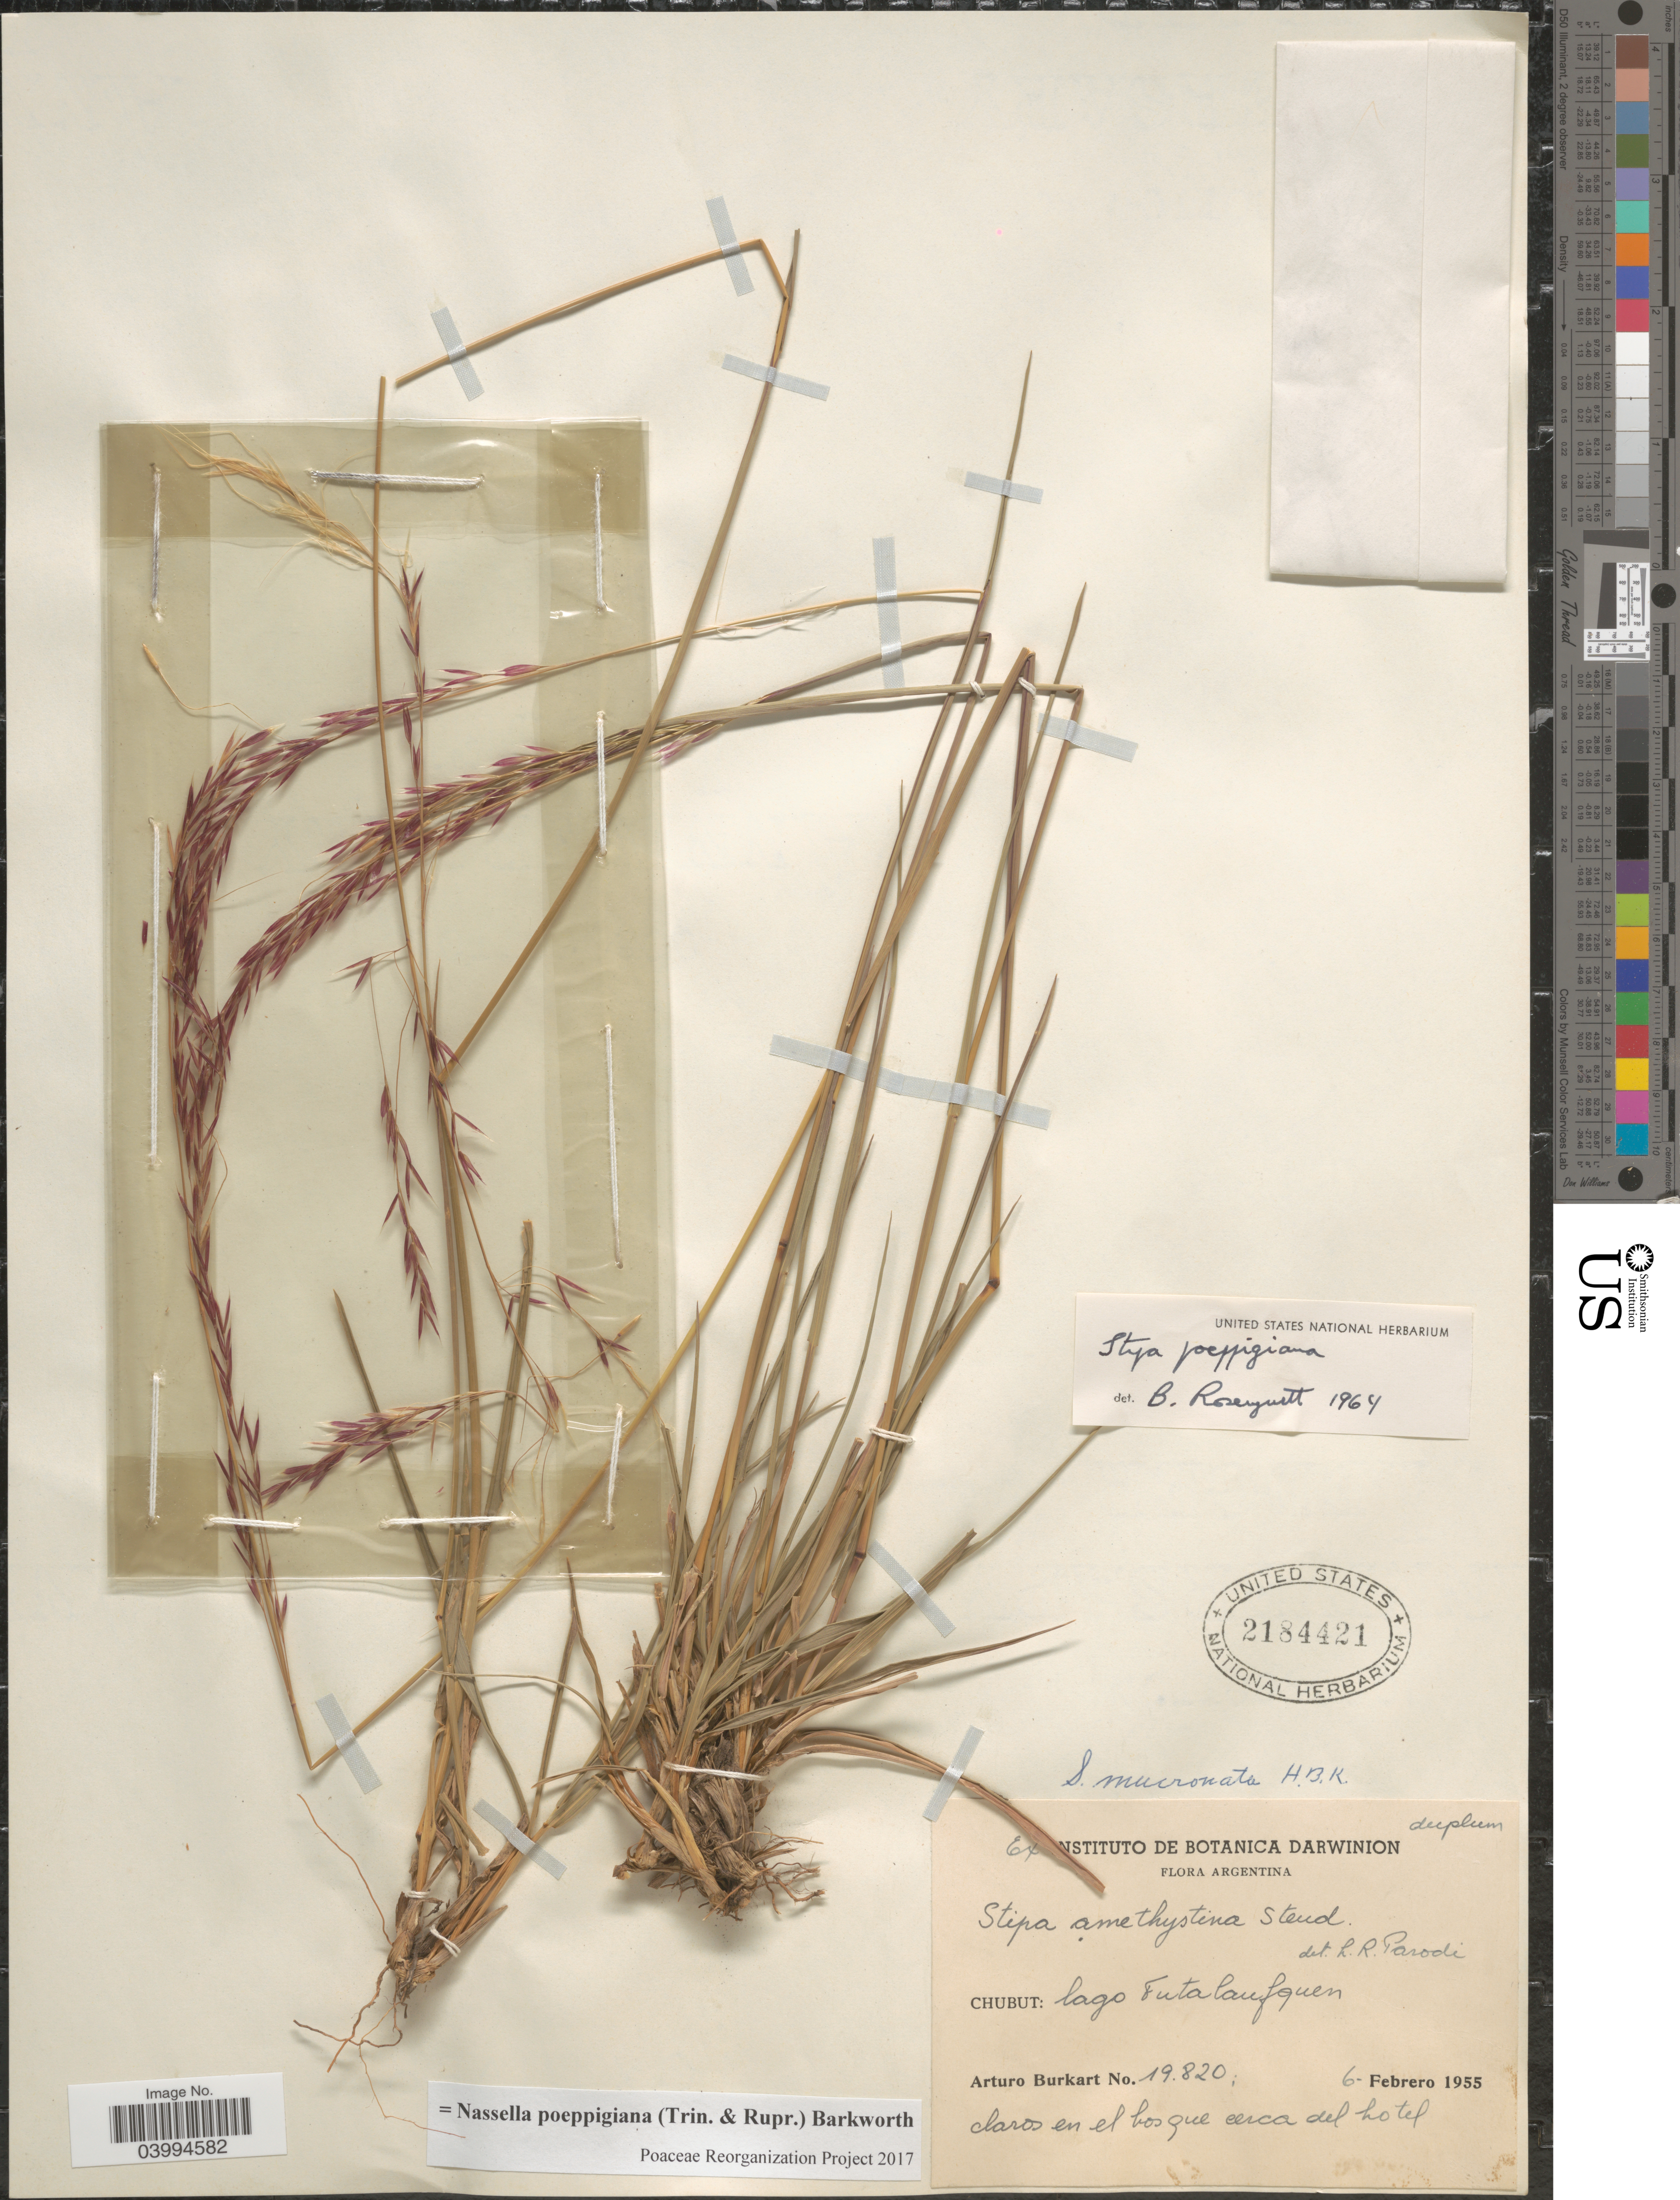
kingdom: Plantae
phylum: Tracheophyta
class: Liliopsida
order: Poales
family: Poaceae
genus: Nassella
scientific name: Nassella poeppigiana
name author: (Trin. & Rupr.) Barkworth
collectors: A. E. Burkart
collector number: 19820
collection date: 1955-02-06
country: Argentina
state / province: Chubut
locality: Lago Futalaufquen. Claros en el bosque cerca del hotel.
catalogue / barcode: US 2184421